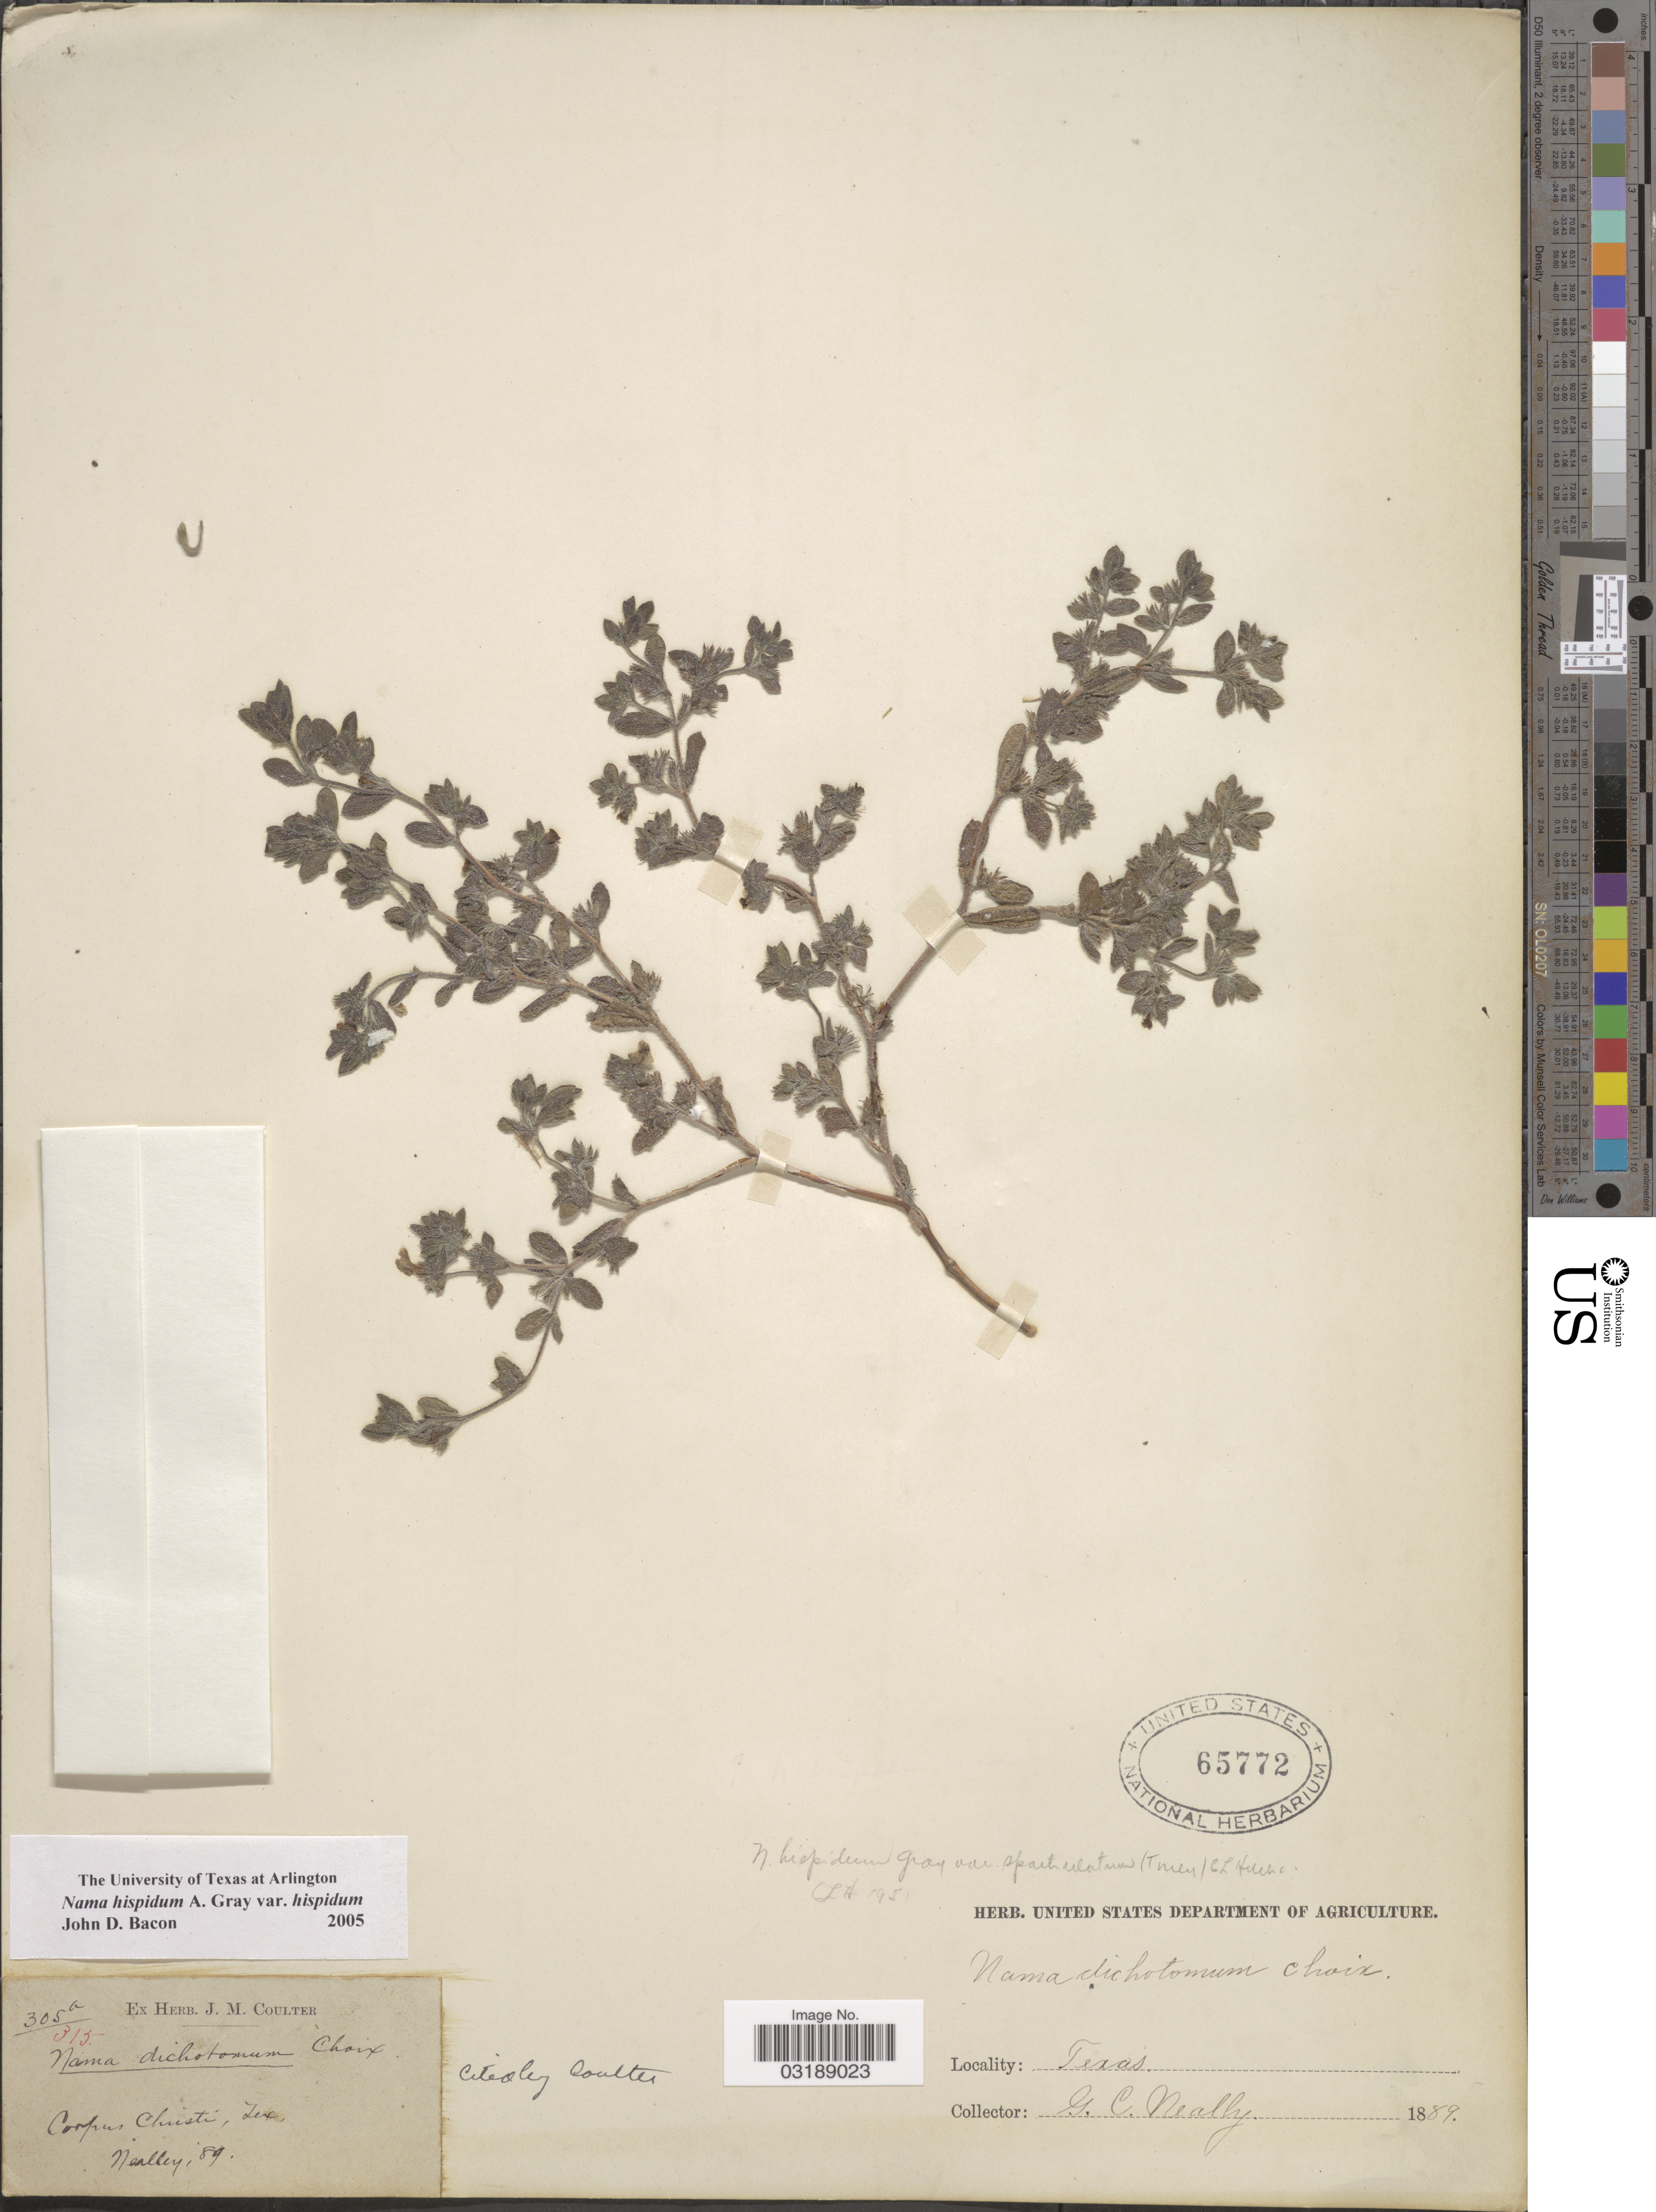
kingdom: Plantae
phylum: Tracheophyta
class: Magnoliopsida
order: Boraginales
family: Namaceae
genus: Nama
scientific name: Nama hispida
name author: A. Gray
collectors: G. Neally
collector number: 305a/315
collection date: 1889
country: United States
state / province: Texas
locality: Corpus Christi.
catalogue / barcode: US 65772